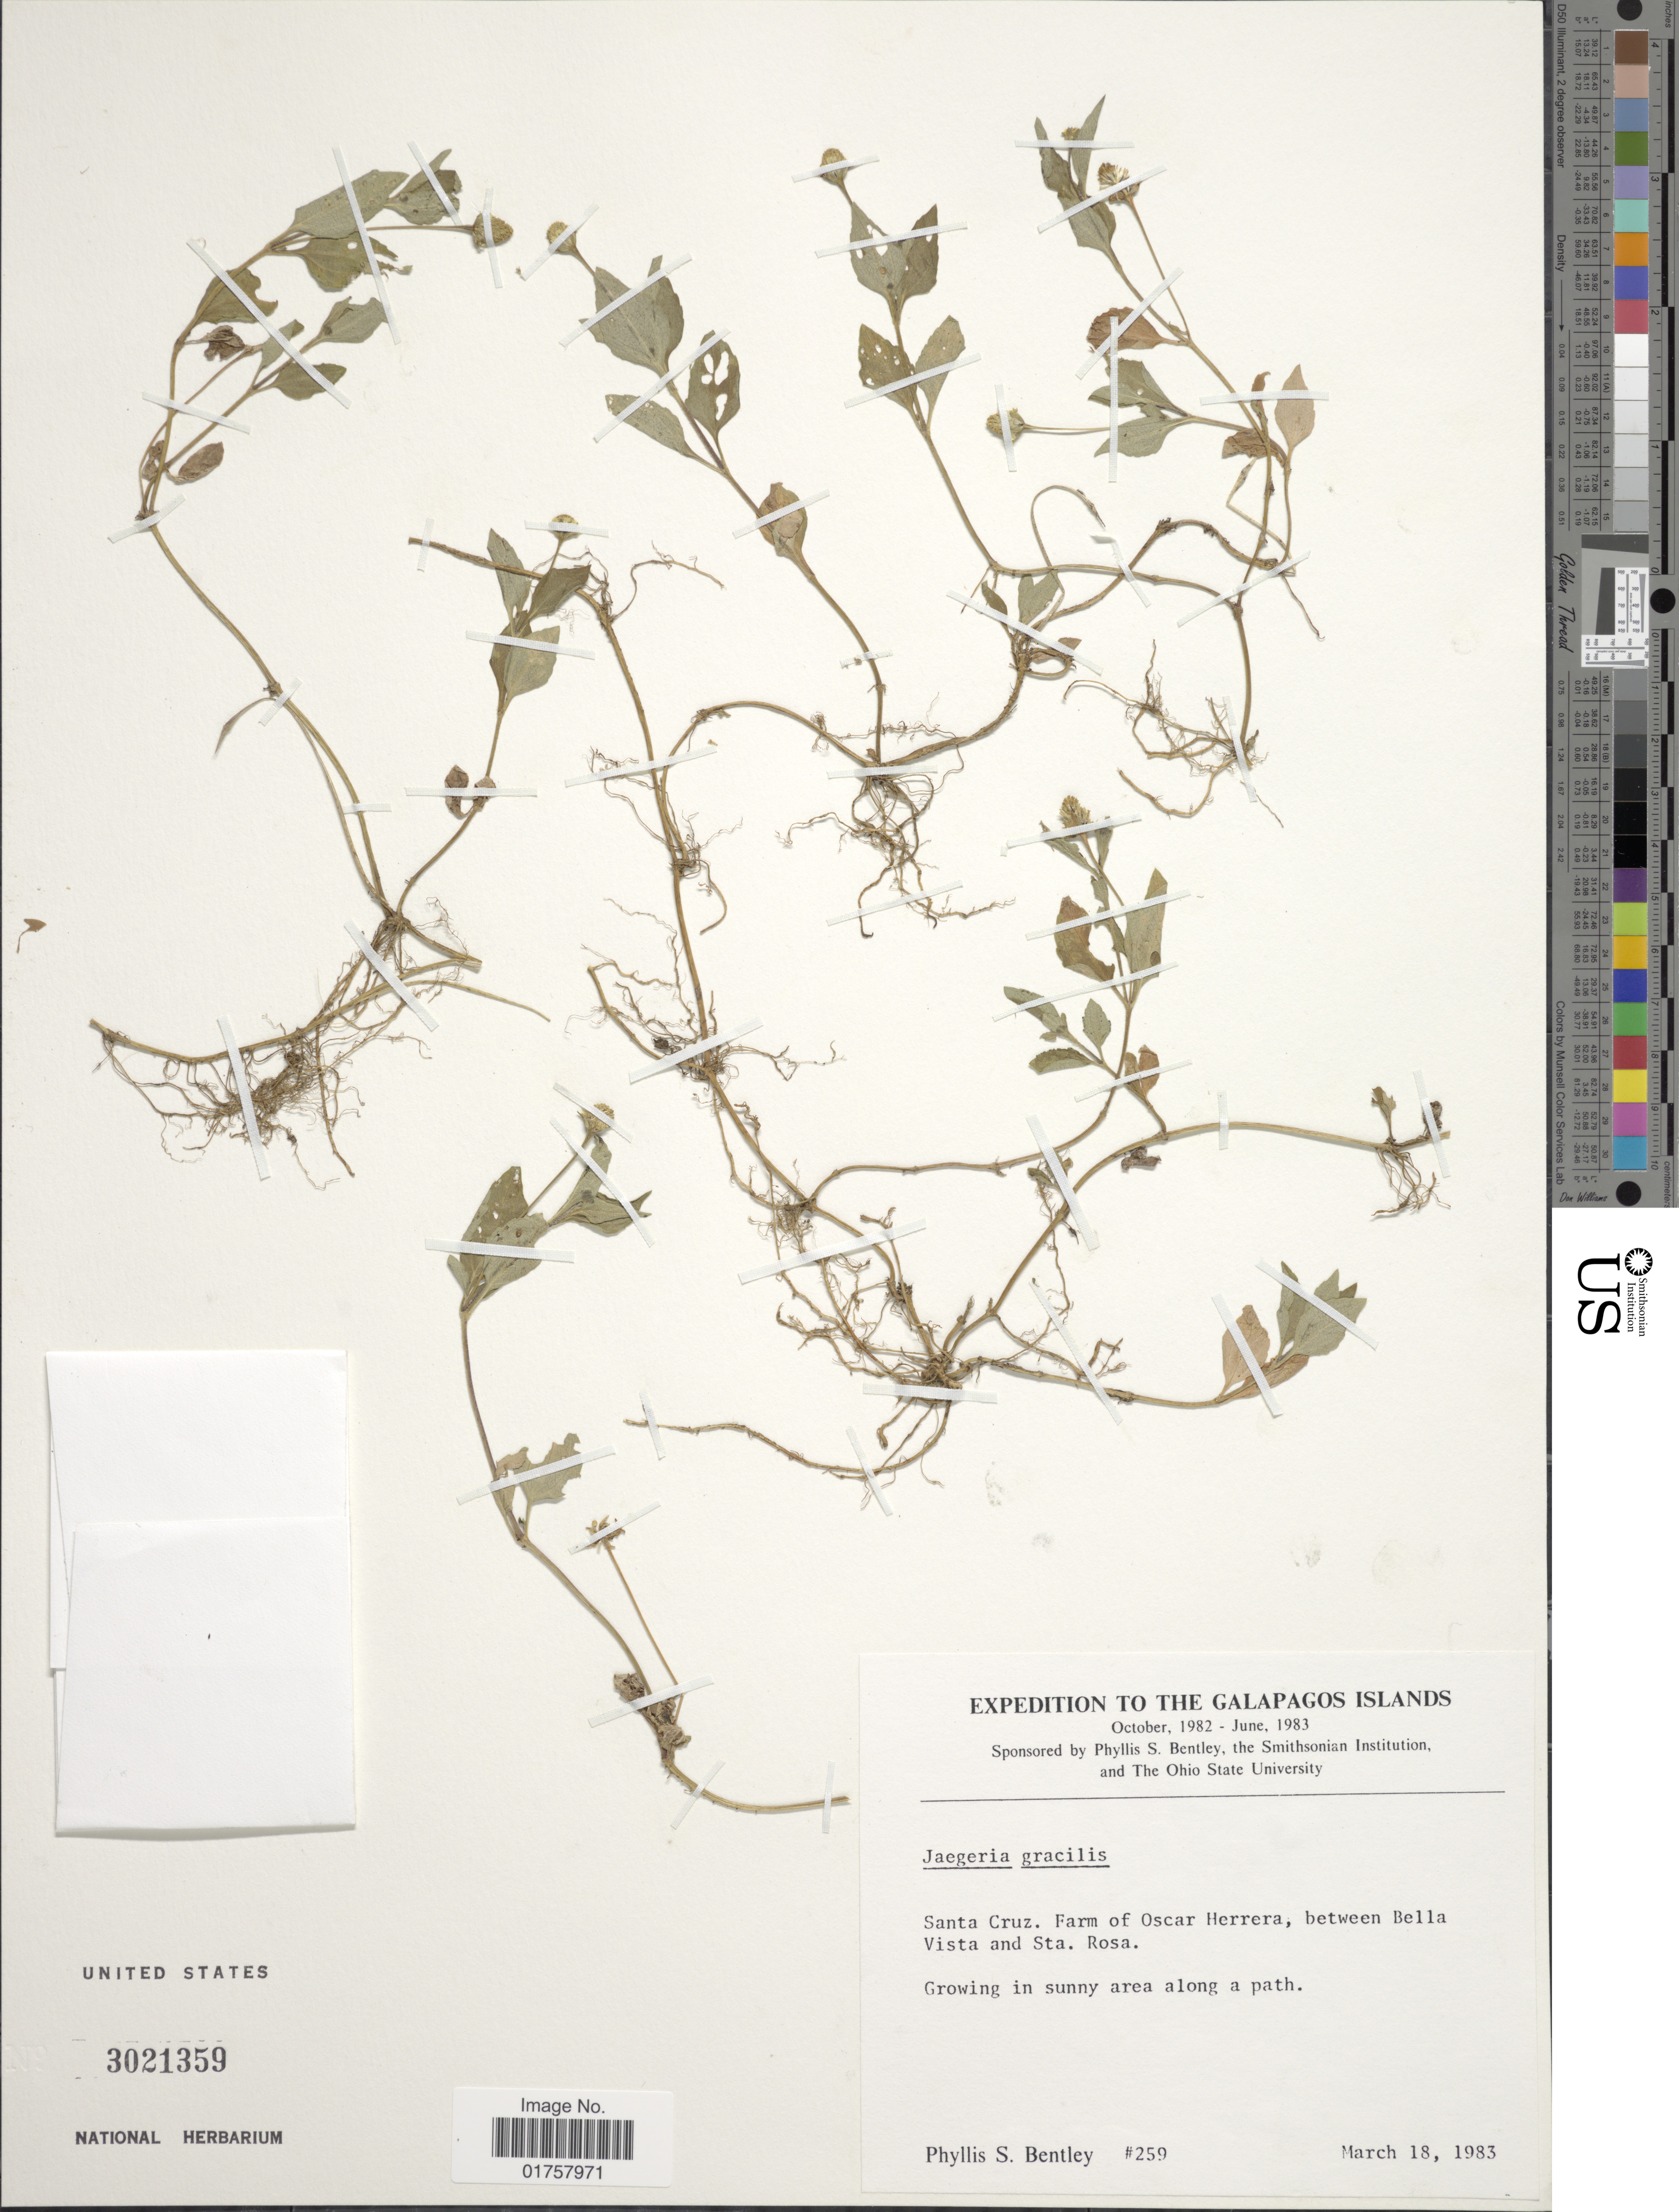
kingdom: Plantae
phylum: Tracheophyta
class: Magnoliopsida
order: Asterales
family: Asteraceae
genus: Jaegeria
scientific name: Jaegeria gracilis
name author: Hook. f.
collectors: P. S. Bentley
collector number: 259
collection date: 1983-03-18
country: Ecuador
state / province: Colón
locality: Galapagos Islands, Santa Cruz. Farm of Oscar Herrera, between Bella Vista and Sta. Rosa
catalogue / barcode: US 3021359